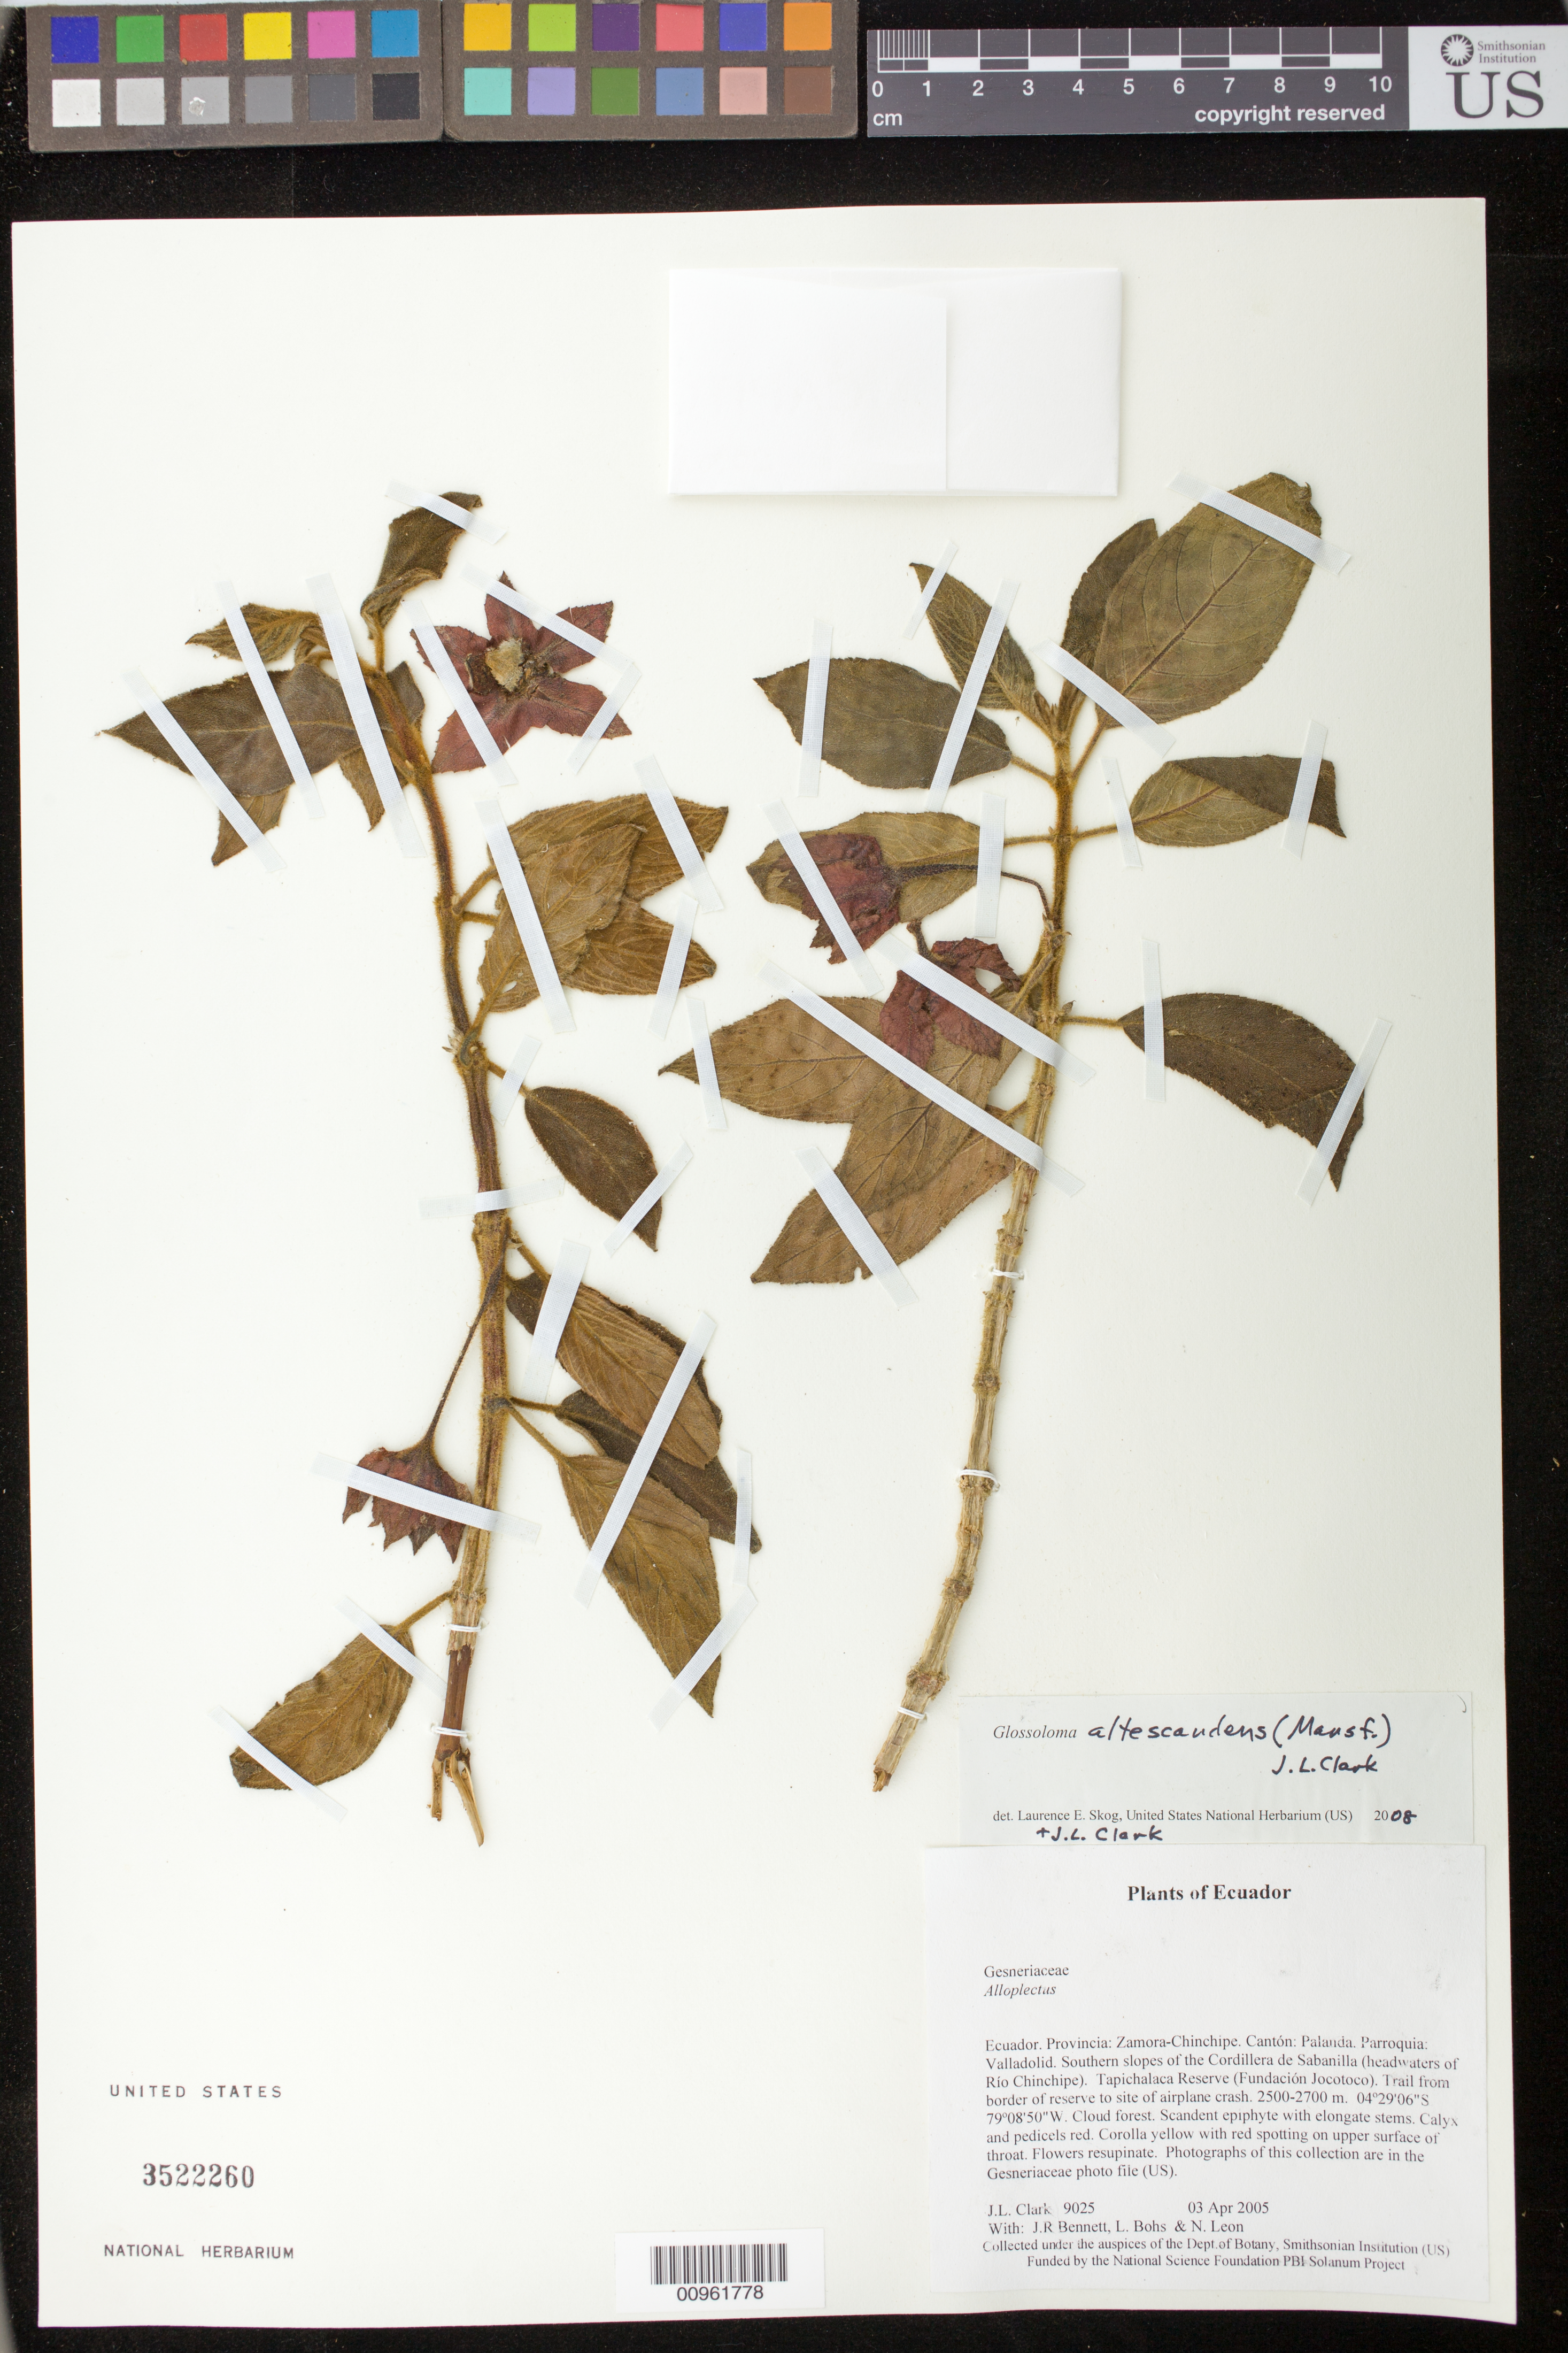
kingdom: Plantae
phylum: Tracheophyta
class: Magnoliopsida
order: Lamiales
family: Gesneriaceae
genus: Glossoloma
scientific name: Glossoloma altescandens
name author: (Mansf.) J.L. Clark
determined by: Clark, J. L.; Skog, Laurence E.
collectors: J. L. Clark, J. R. Bennett, L. A. Bohs & N. Leon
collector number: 9025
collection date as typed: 03 Apr 2005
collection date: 2005-04-03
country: Ecuador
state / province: Zamora-Chinchipe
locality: Palanda. Parroquia: Valladolid. Southern slopes of the Cordillera de Sabanilla (headwaters of Río Chinchipe). Tapichalaca Reserve (Fundación Jocotoco). Trail from border of reserve to site of airplane crash.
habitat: Cloud forest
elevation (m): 2500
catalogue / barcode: US 3522260